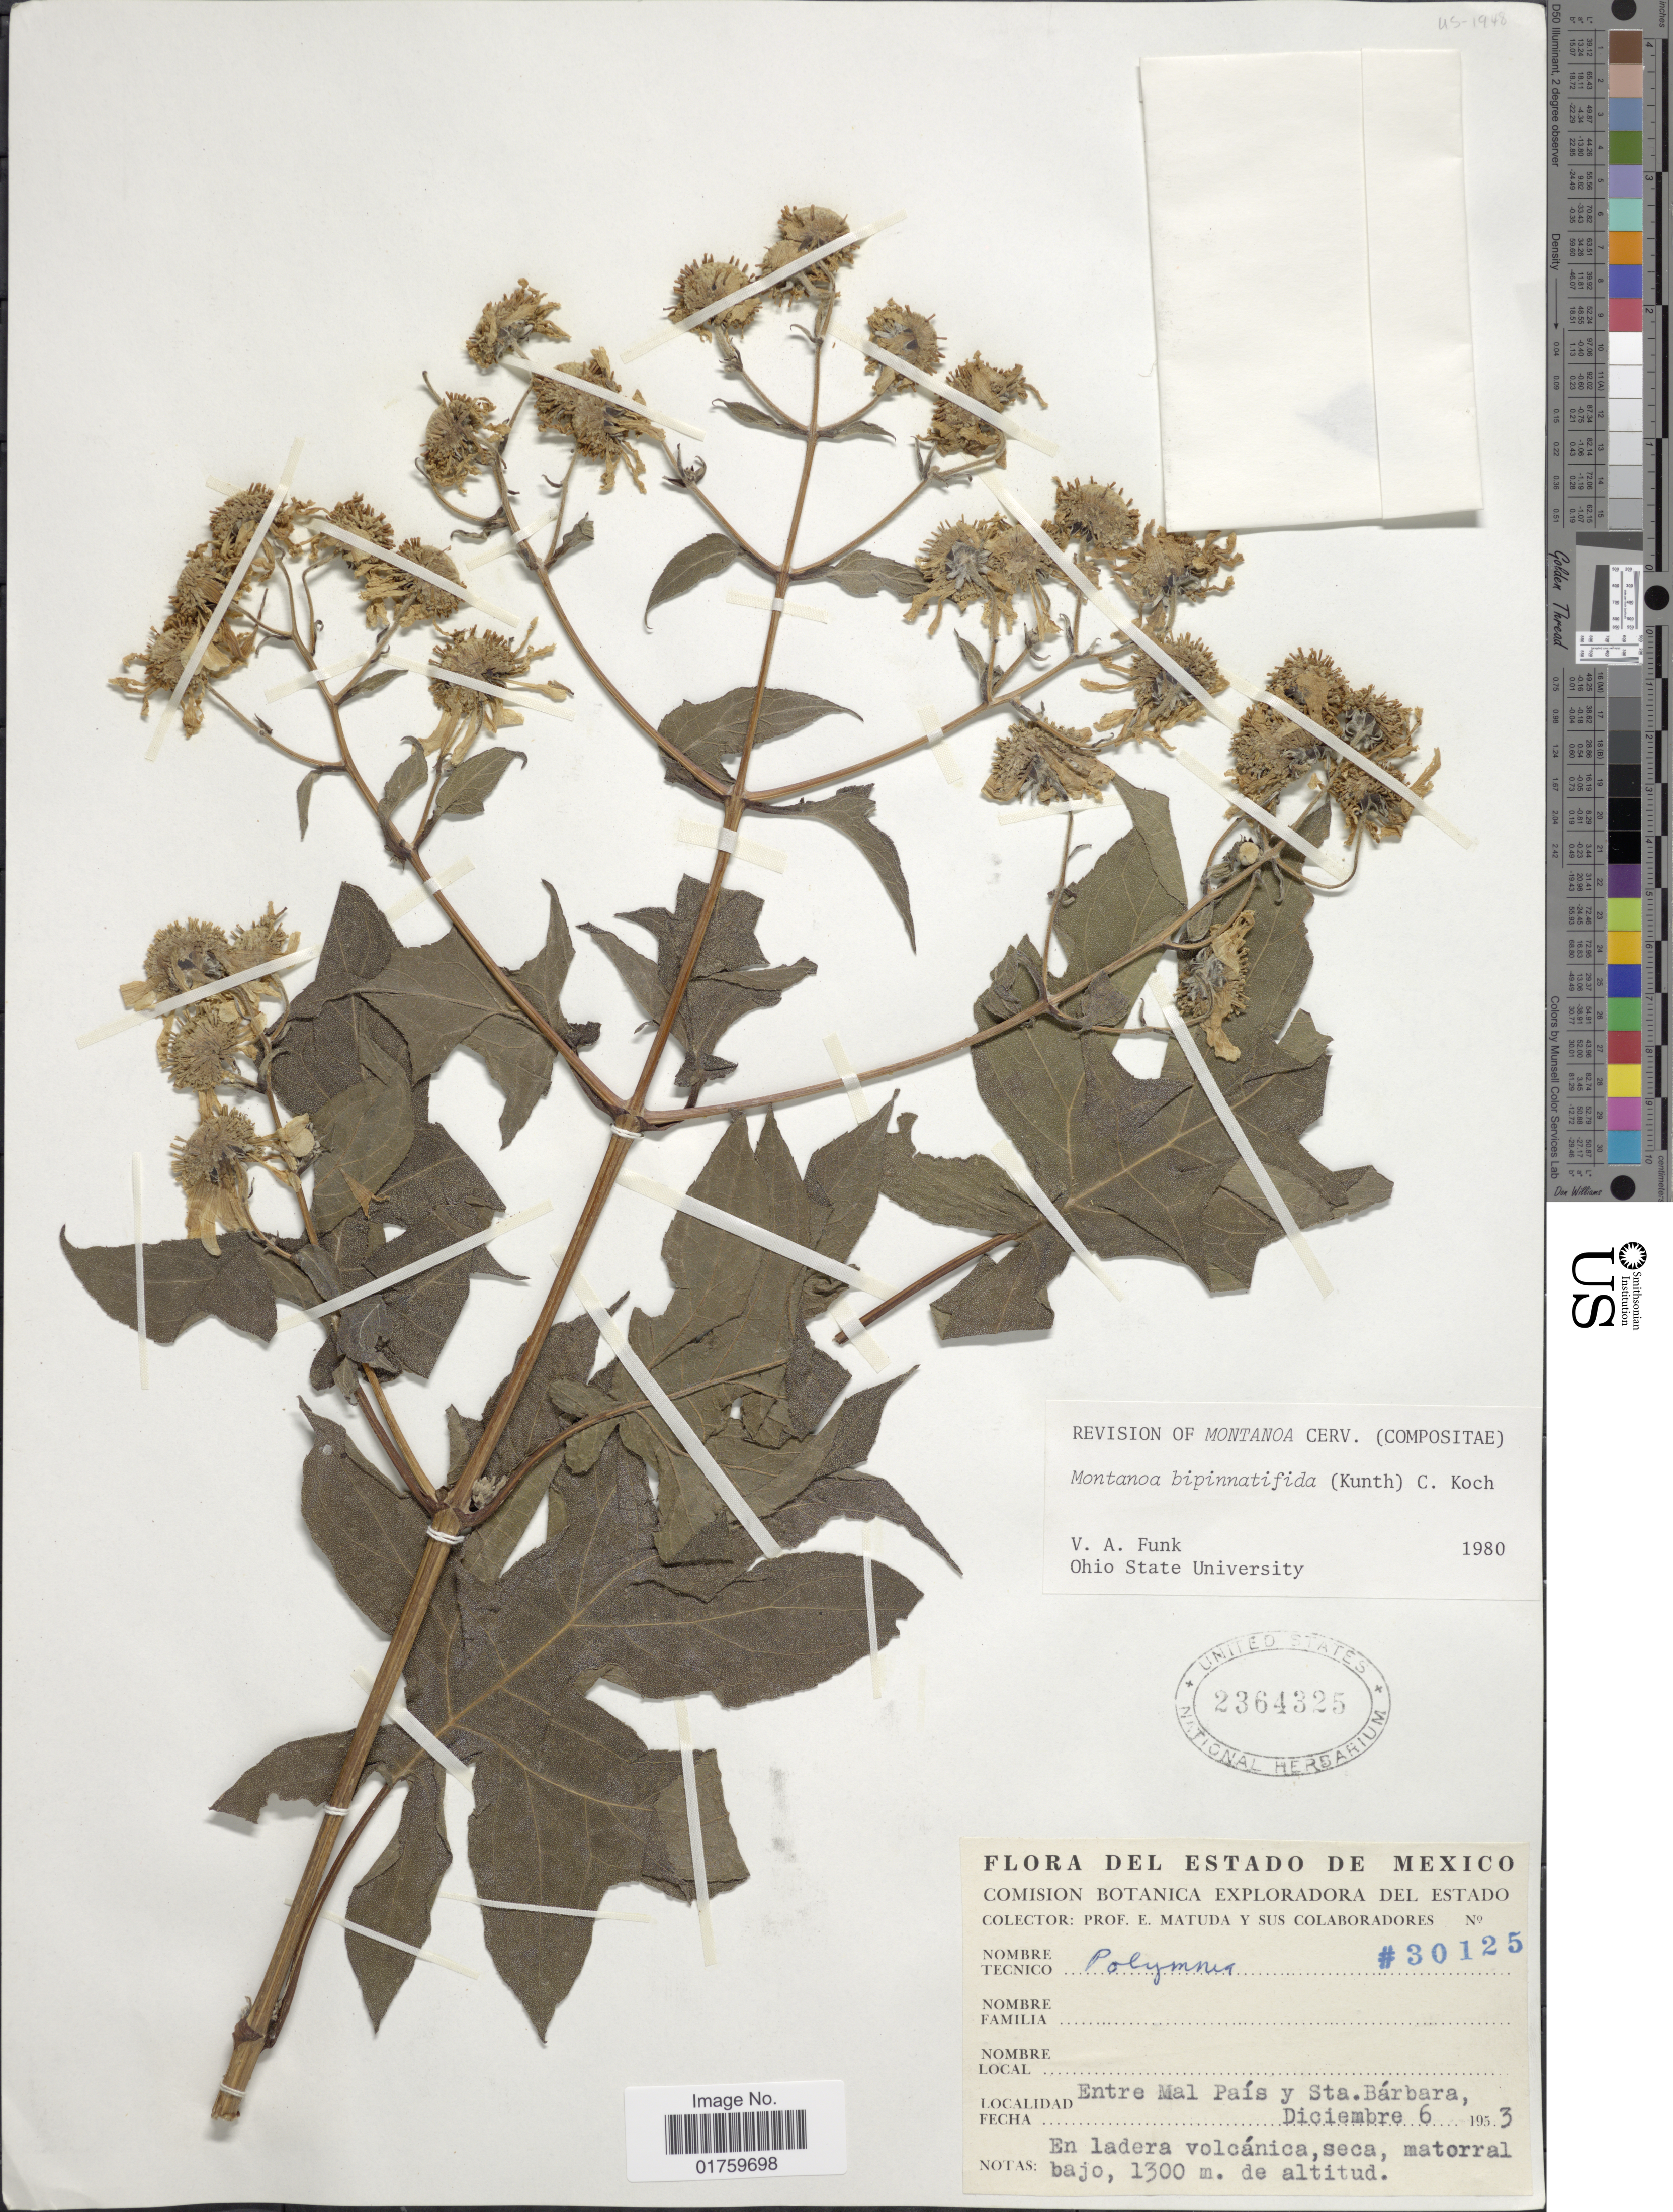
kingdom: Plantae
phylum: Tracheophyta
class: Magnoliopsida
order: Asterales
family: Asteraceae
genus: Montanoa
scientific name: Montanoa bipinnatifida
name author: (Kunth) C. Koch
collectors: E. Matuda & et al.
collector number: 30125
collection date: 1953-12-06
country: Mexico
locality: Del Estado de Mexico, entre Mal Pais y Sta. Barbara.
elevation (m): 1300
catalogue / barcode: US 2364325